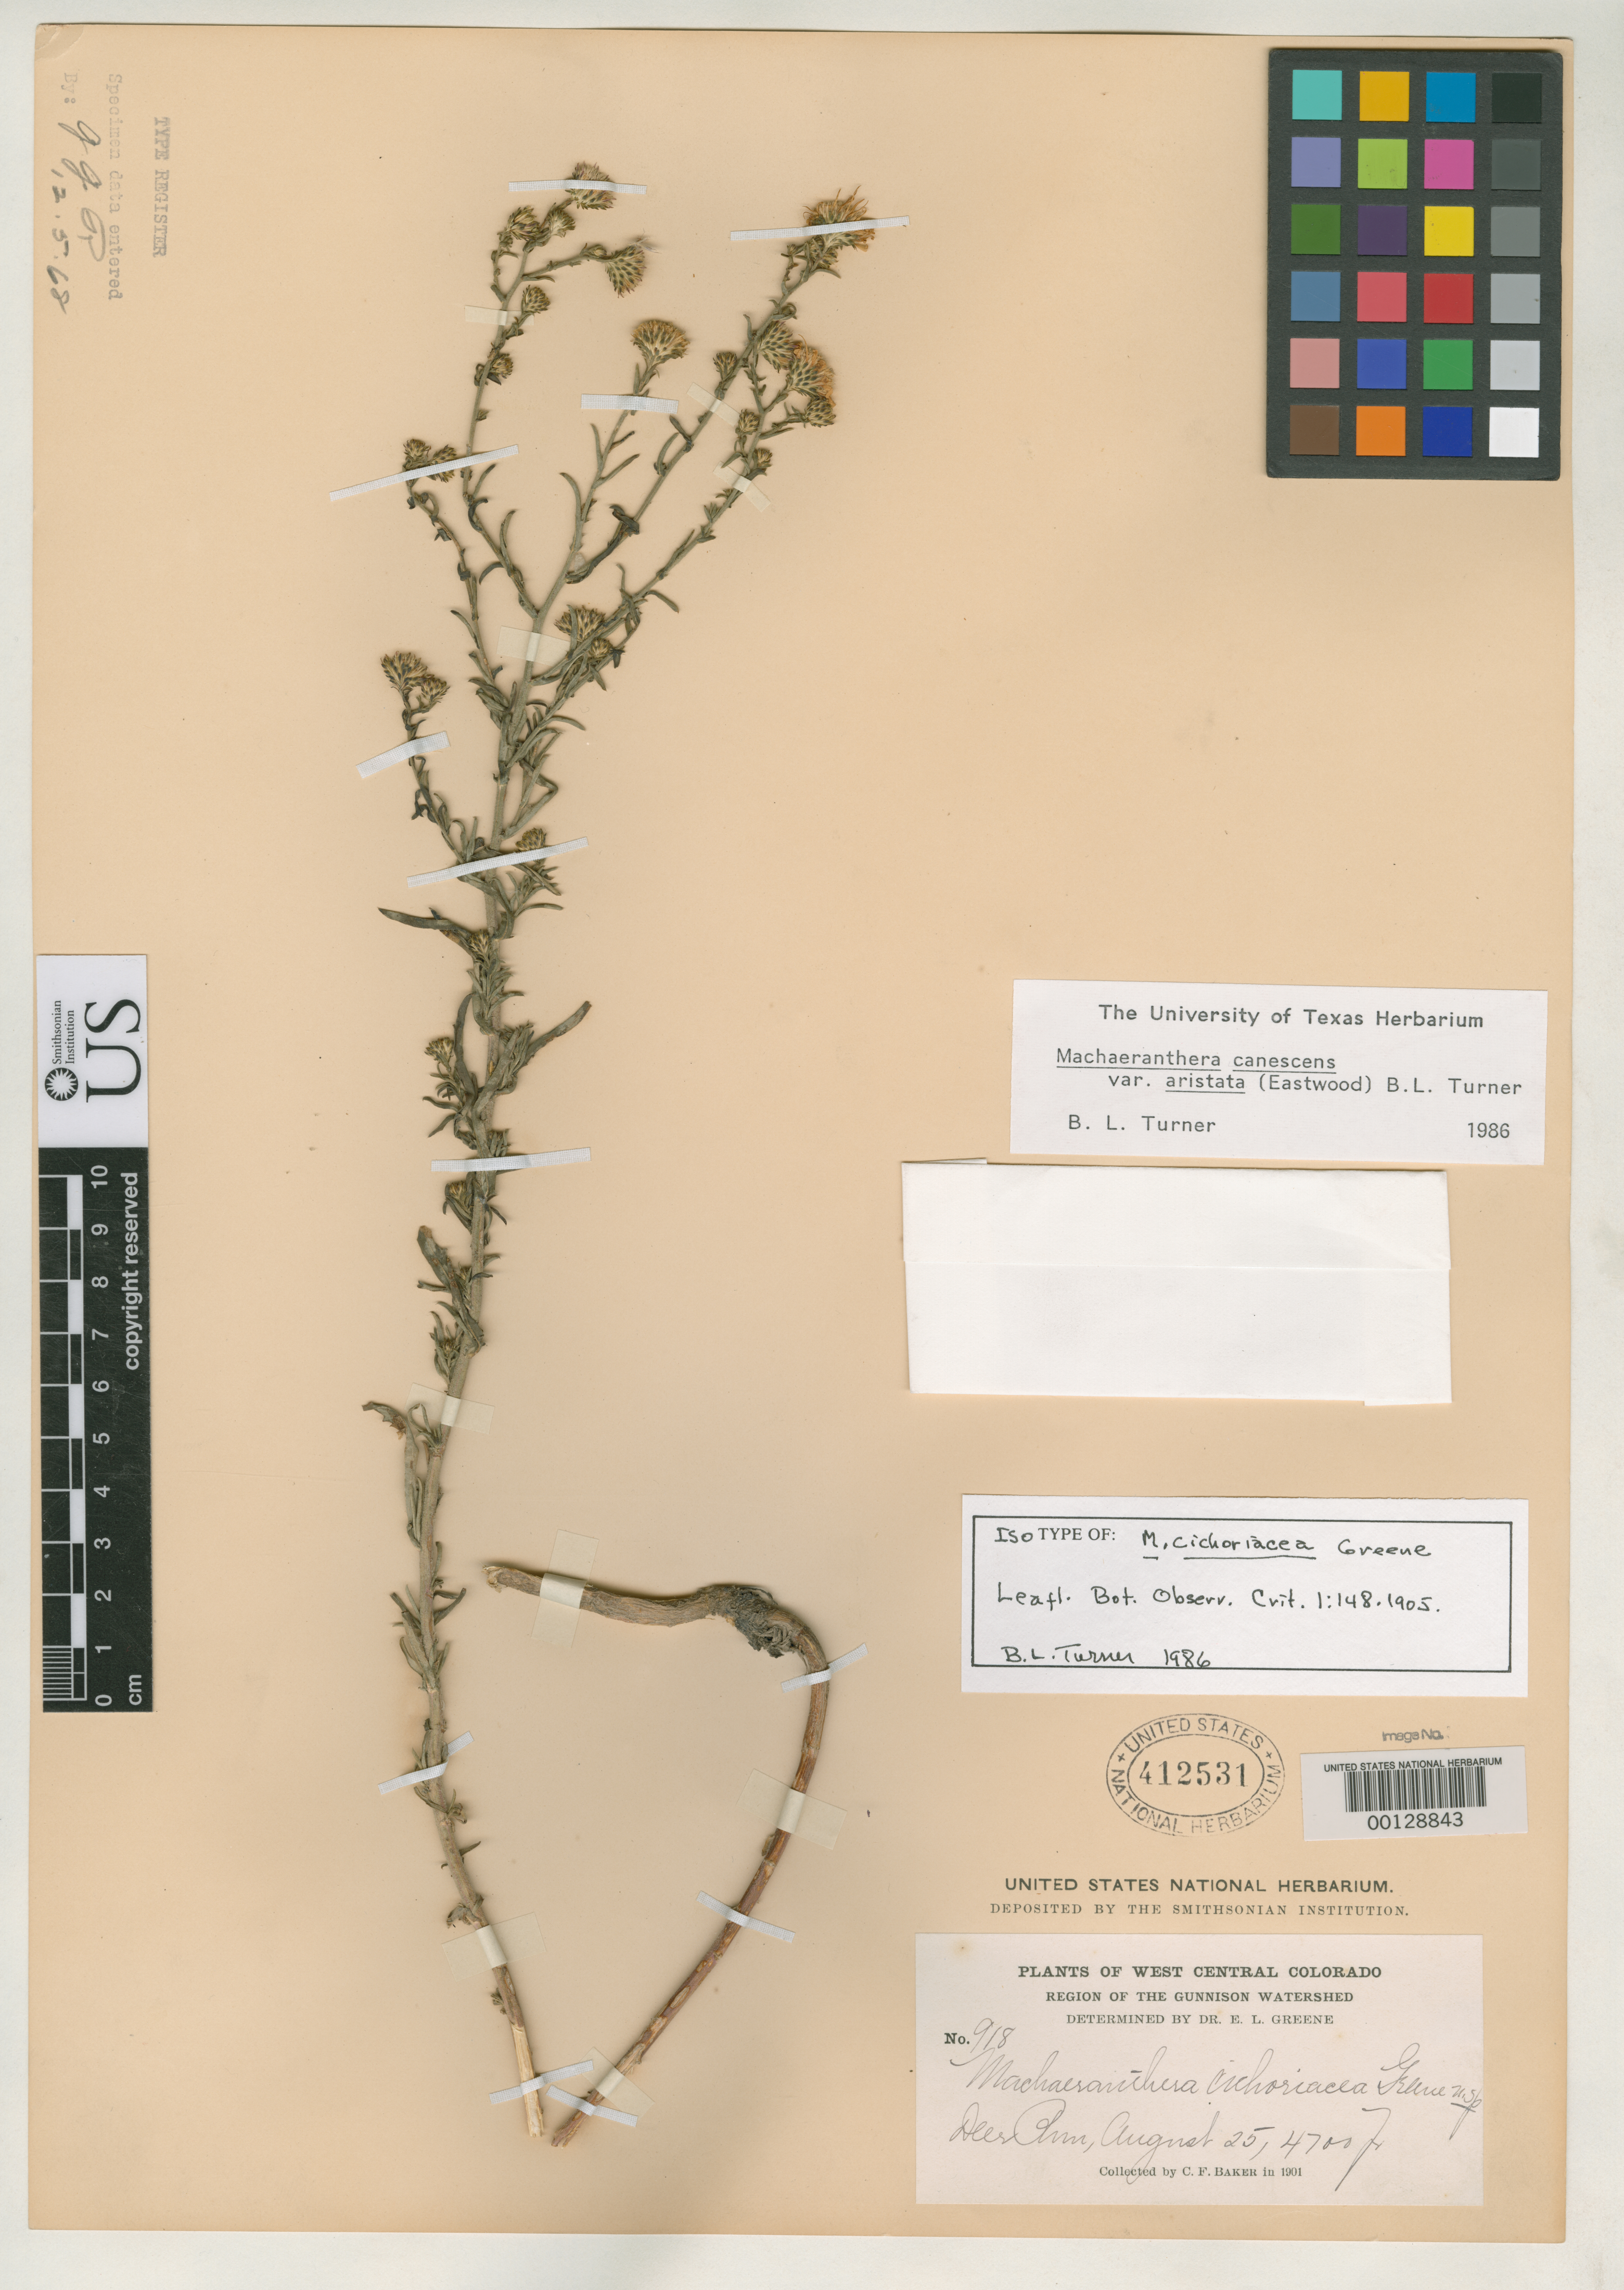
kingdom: Plantae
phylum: Tracheophyta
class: Magnoliopsida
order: Asterales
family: Asteraceae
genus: Machaeranthera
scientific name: Machaeranthera cichoriacea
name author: Greene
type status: Isotype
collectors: C. F. Baker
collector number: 918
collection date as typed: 25 Aug 1901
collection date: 1901-08-25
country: United States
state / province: Colorado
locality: Deer Run.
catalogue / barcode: US 412531